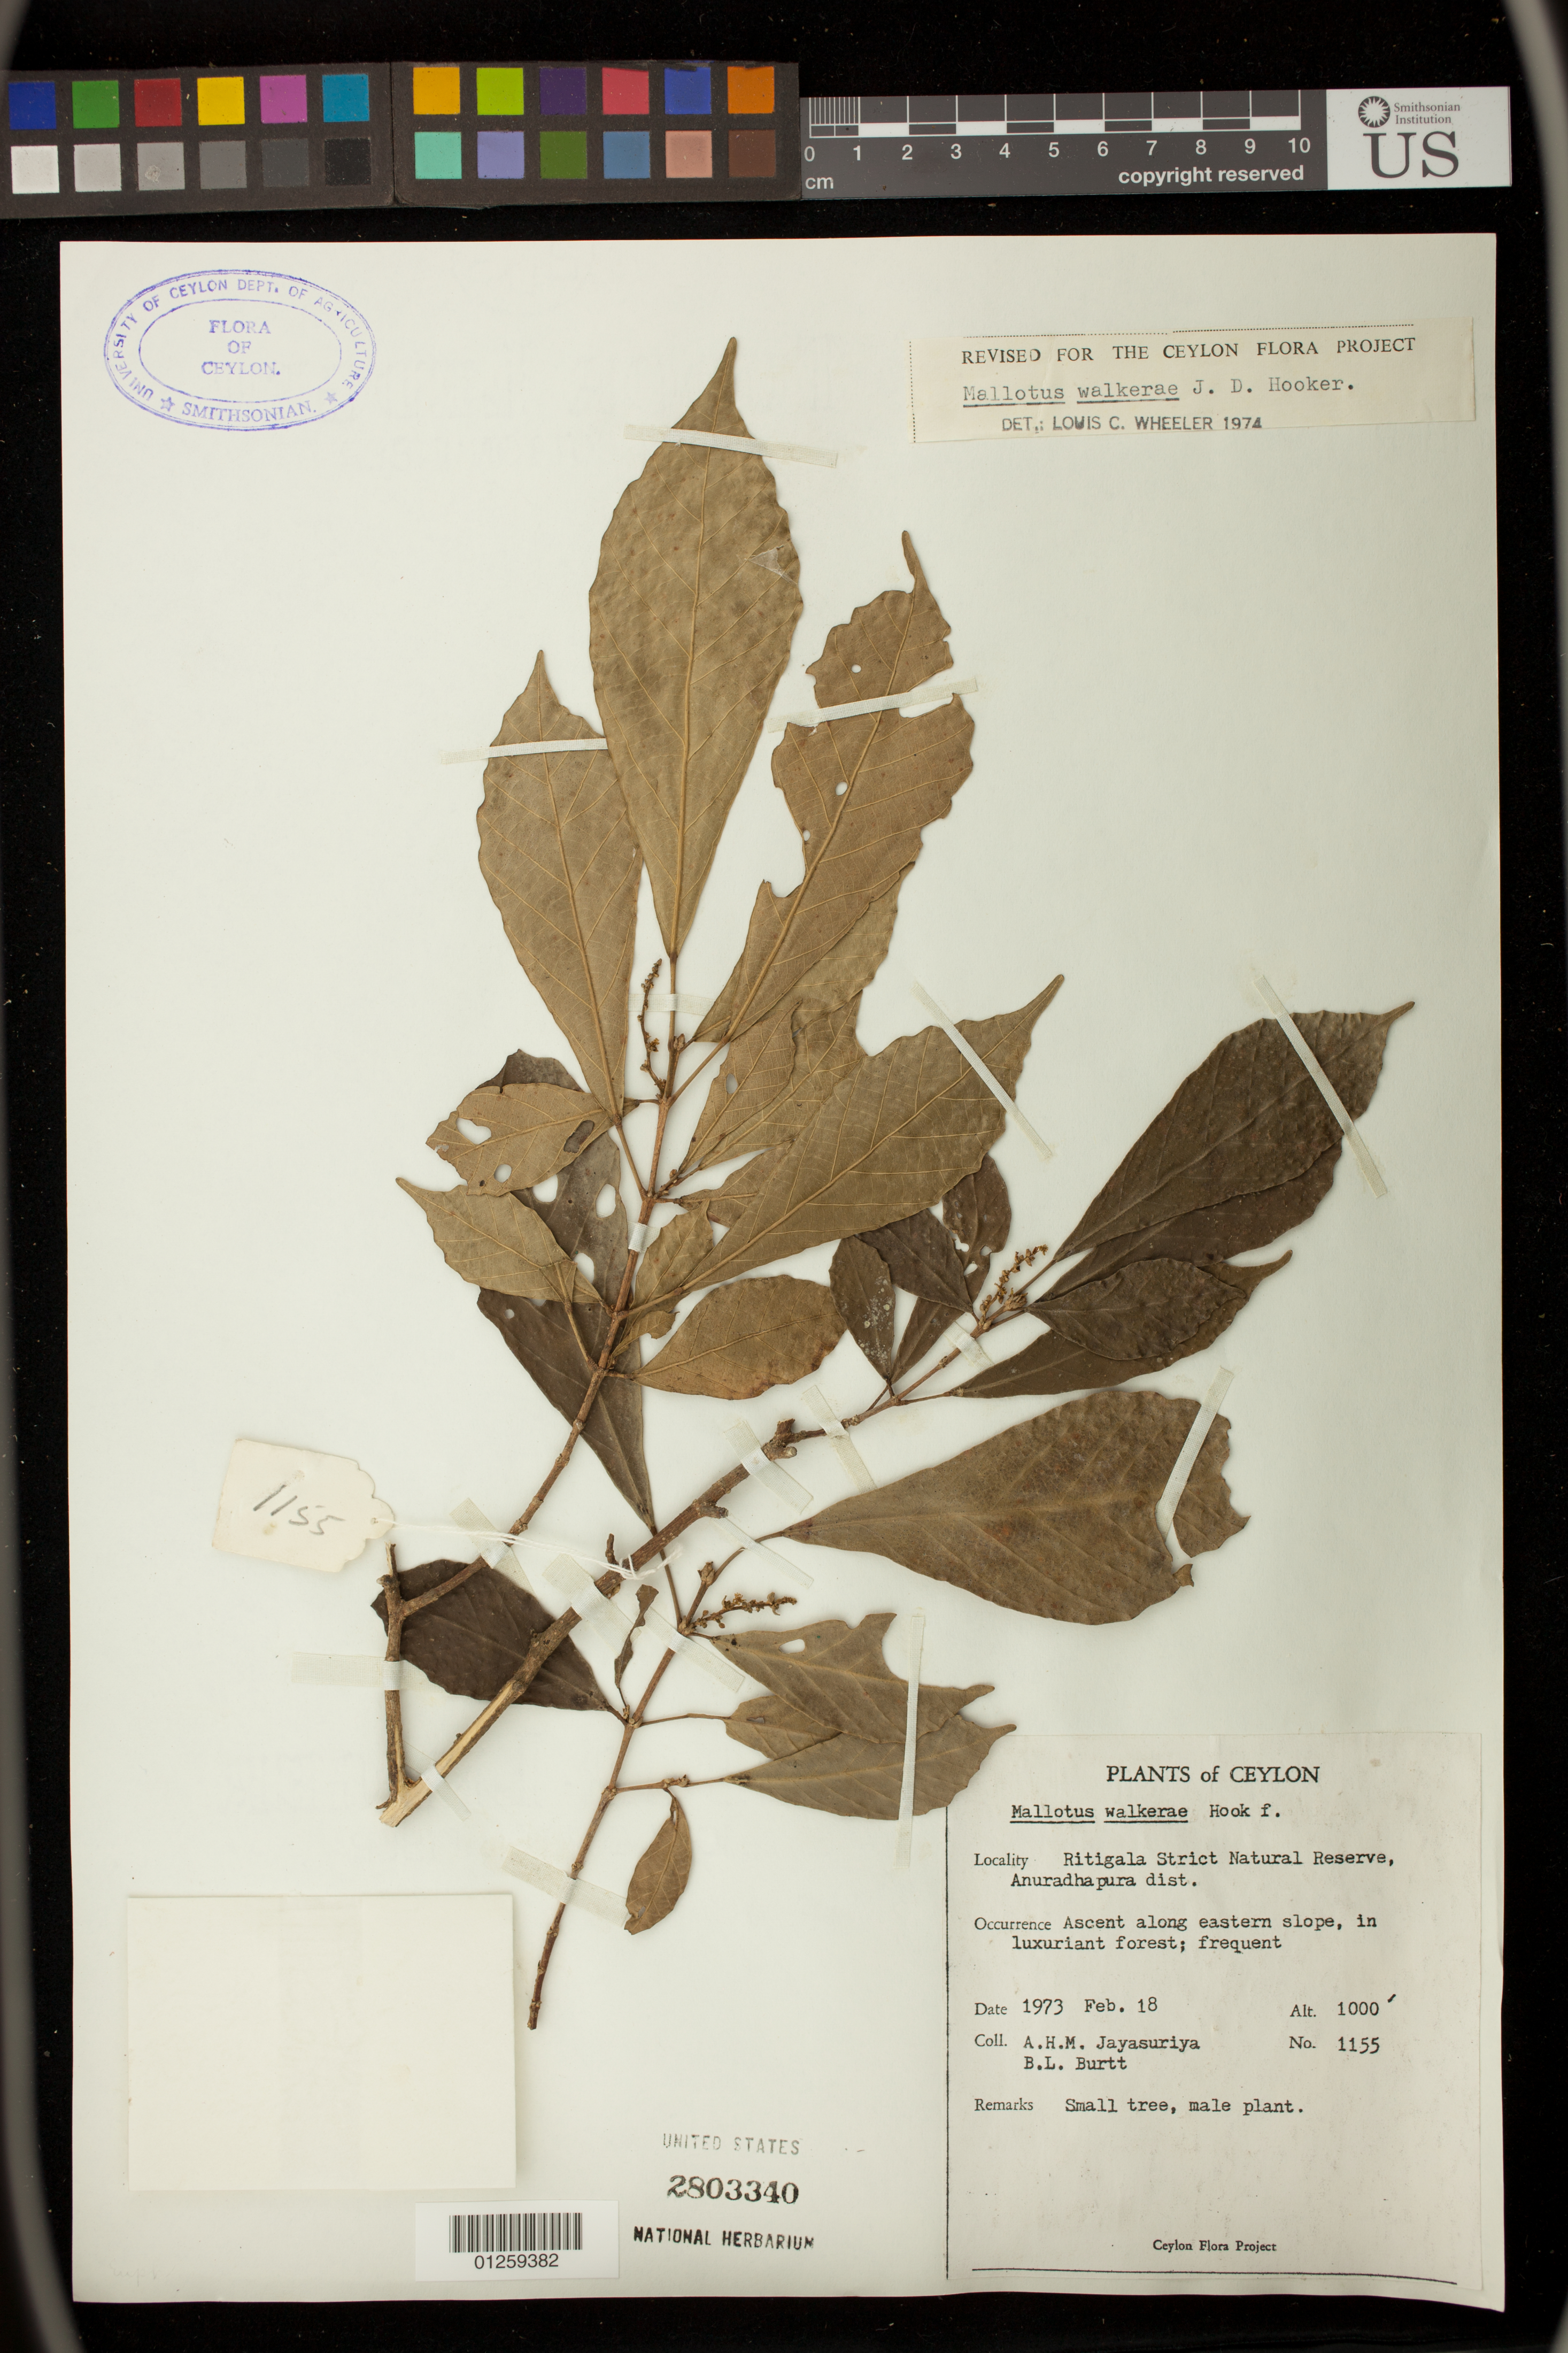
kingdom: Plantae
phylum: Tracheophyta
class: Magnoliopsida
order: Malpighiales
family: Euphorbiaceae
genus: Mallotus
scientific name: Mallotus resinosus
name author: (Blanco) Merr.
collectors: A. H. Jayasuriya & B. L. Burtt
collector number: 1155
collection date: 1973-02-18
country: Sri Lanka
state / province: North Central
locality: Ritigala Strict Natural Reserve, Anuradhapura District.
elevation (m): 305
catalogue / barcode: US 2803340